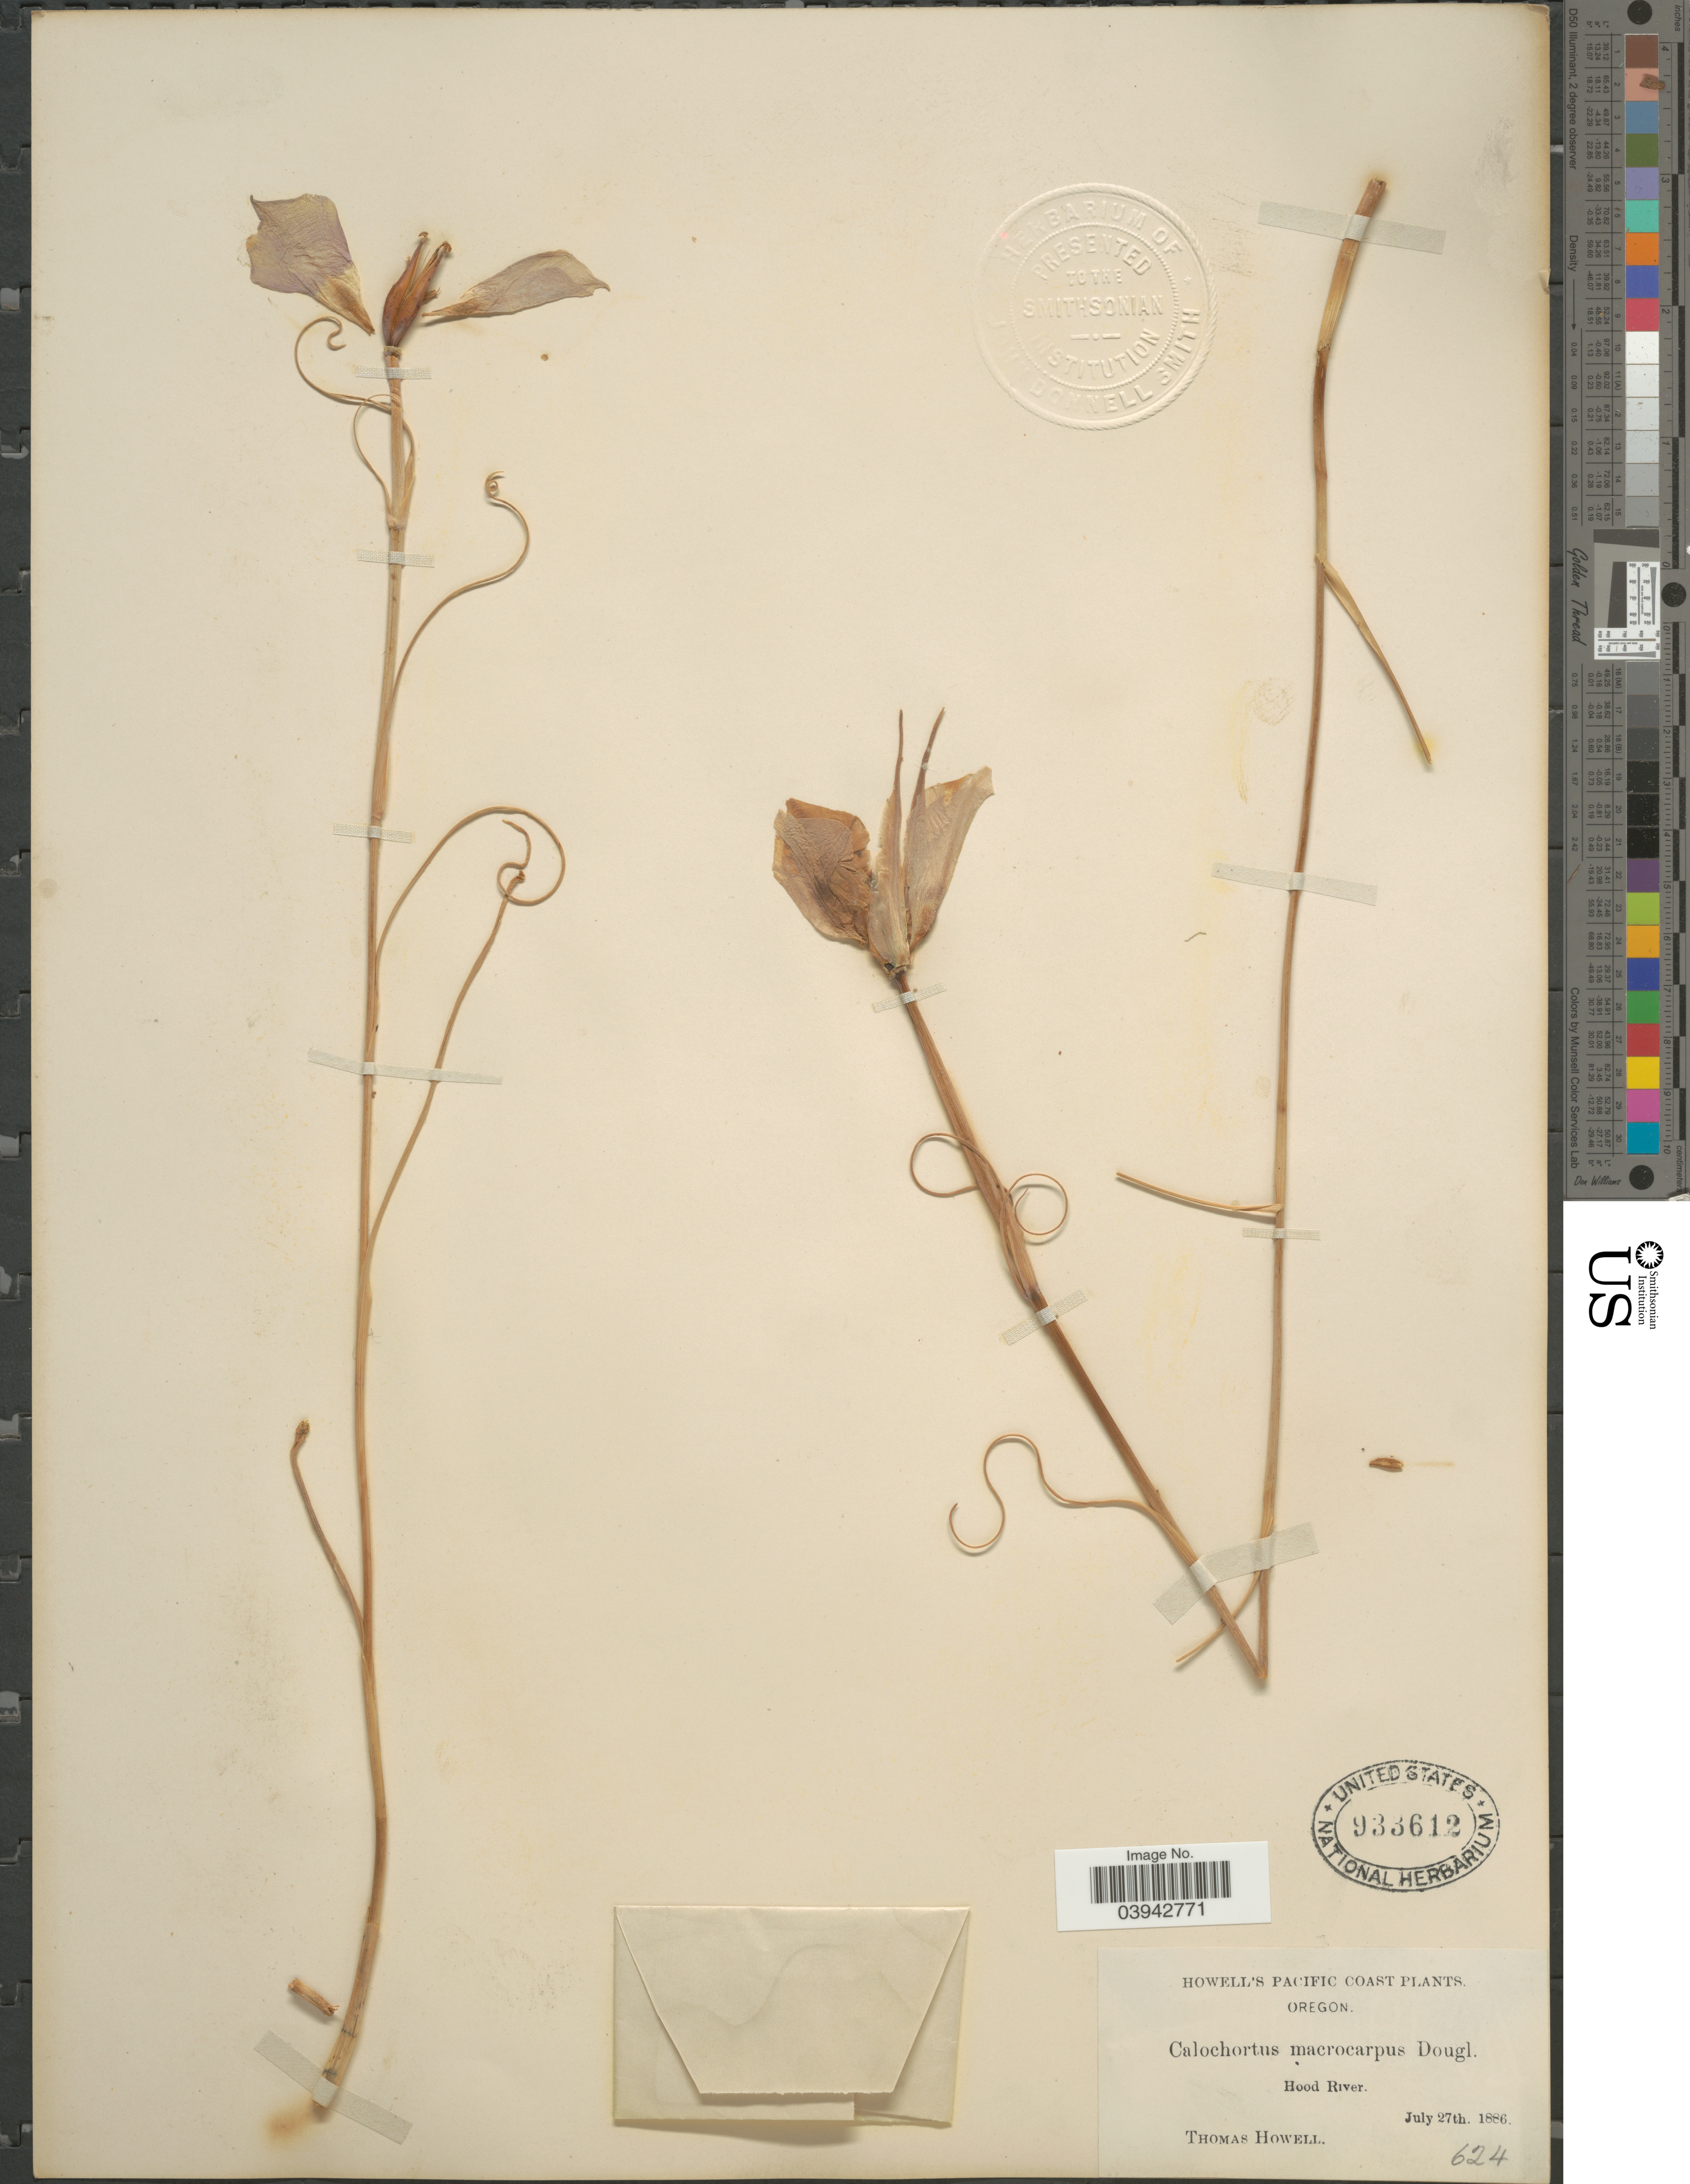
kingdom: Plantae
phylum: Tracheophyta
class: Liliopsida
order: Liliales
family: Liliaceae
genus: Calochortus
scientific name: Calochortus macrocarpus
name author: Douglas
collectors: T. Howell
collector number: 624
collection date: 1886-07-27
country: United States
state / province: Oregon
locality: Pacific Coast. Hood River.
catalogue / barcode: US 933612